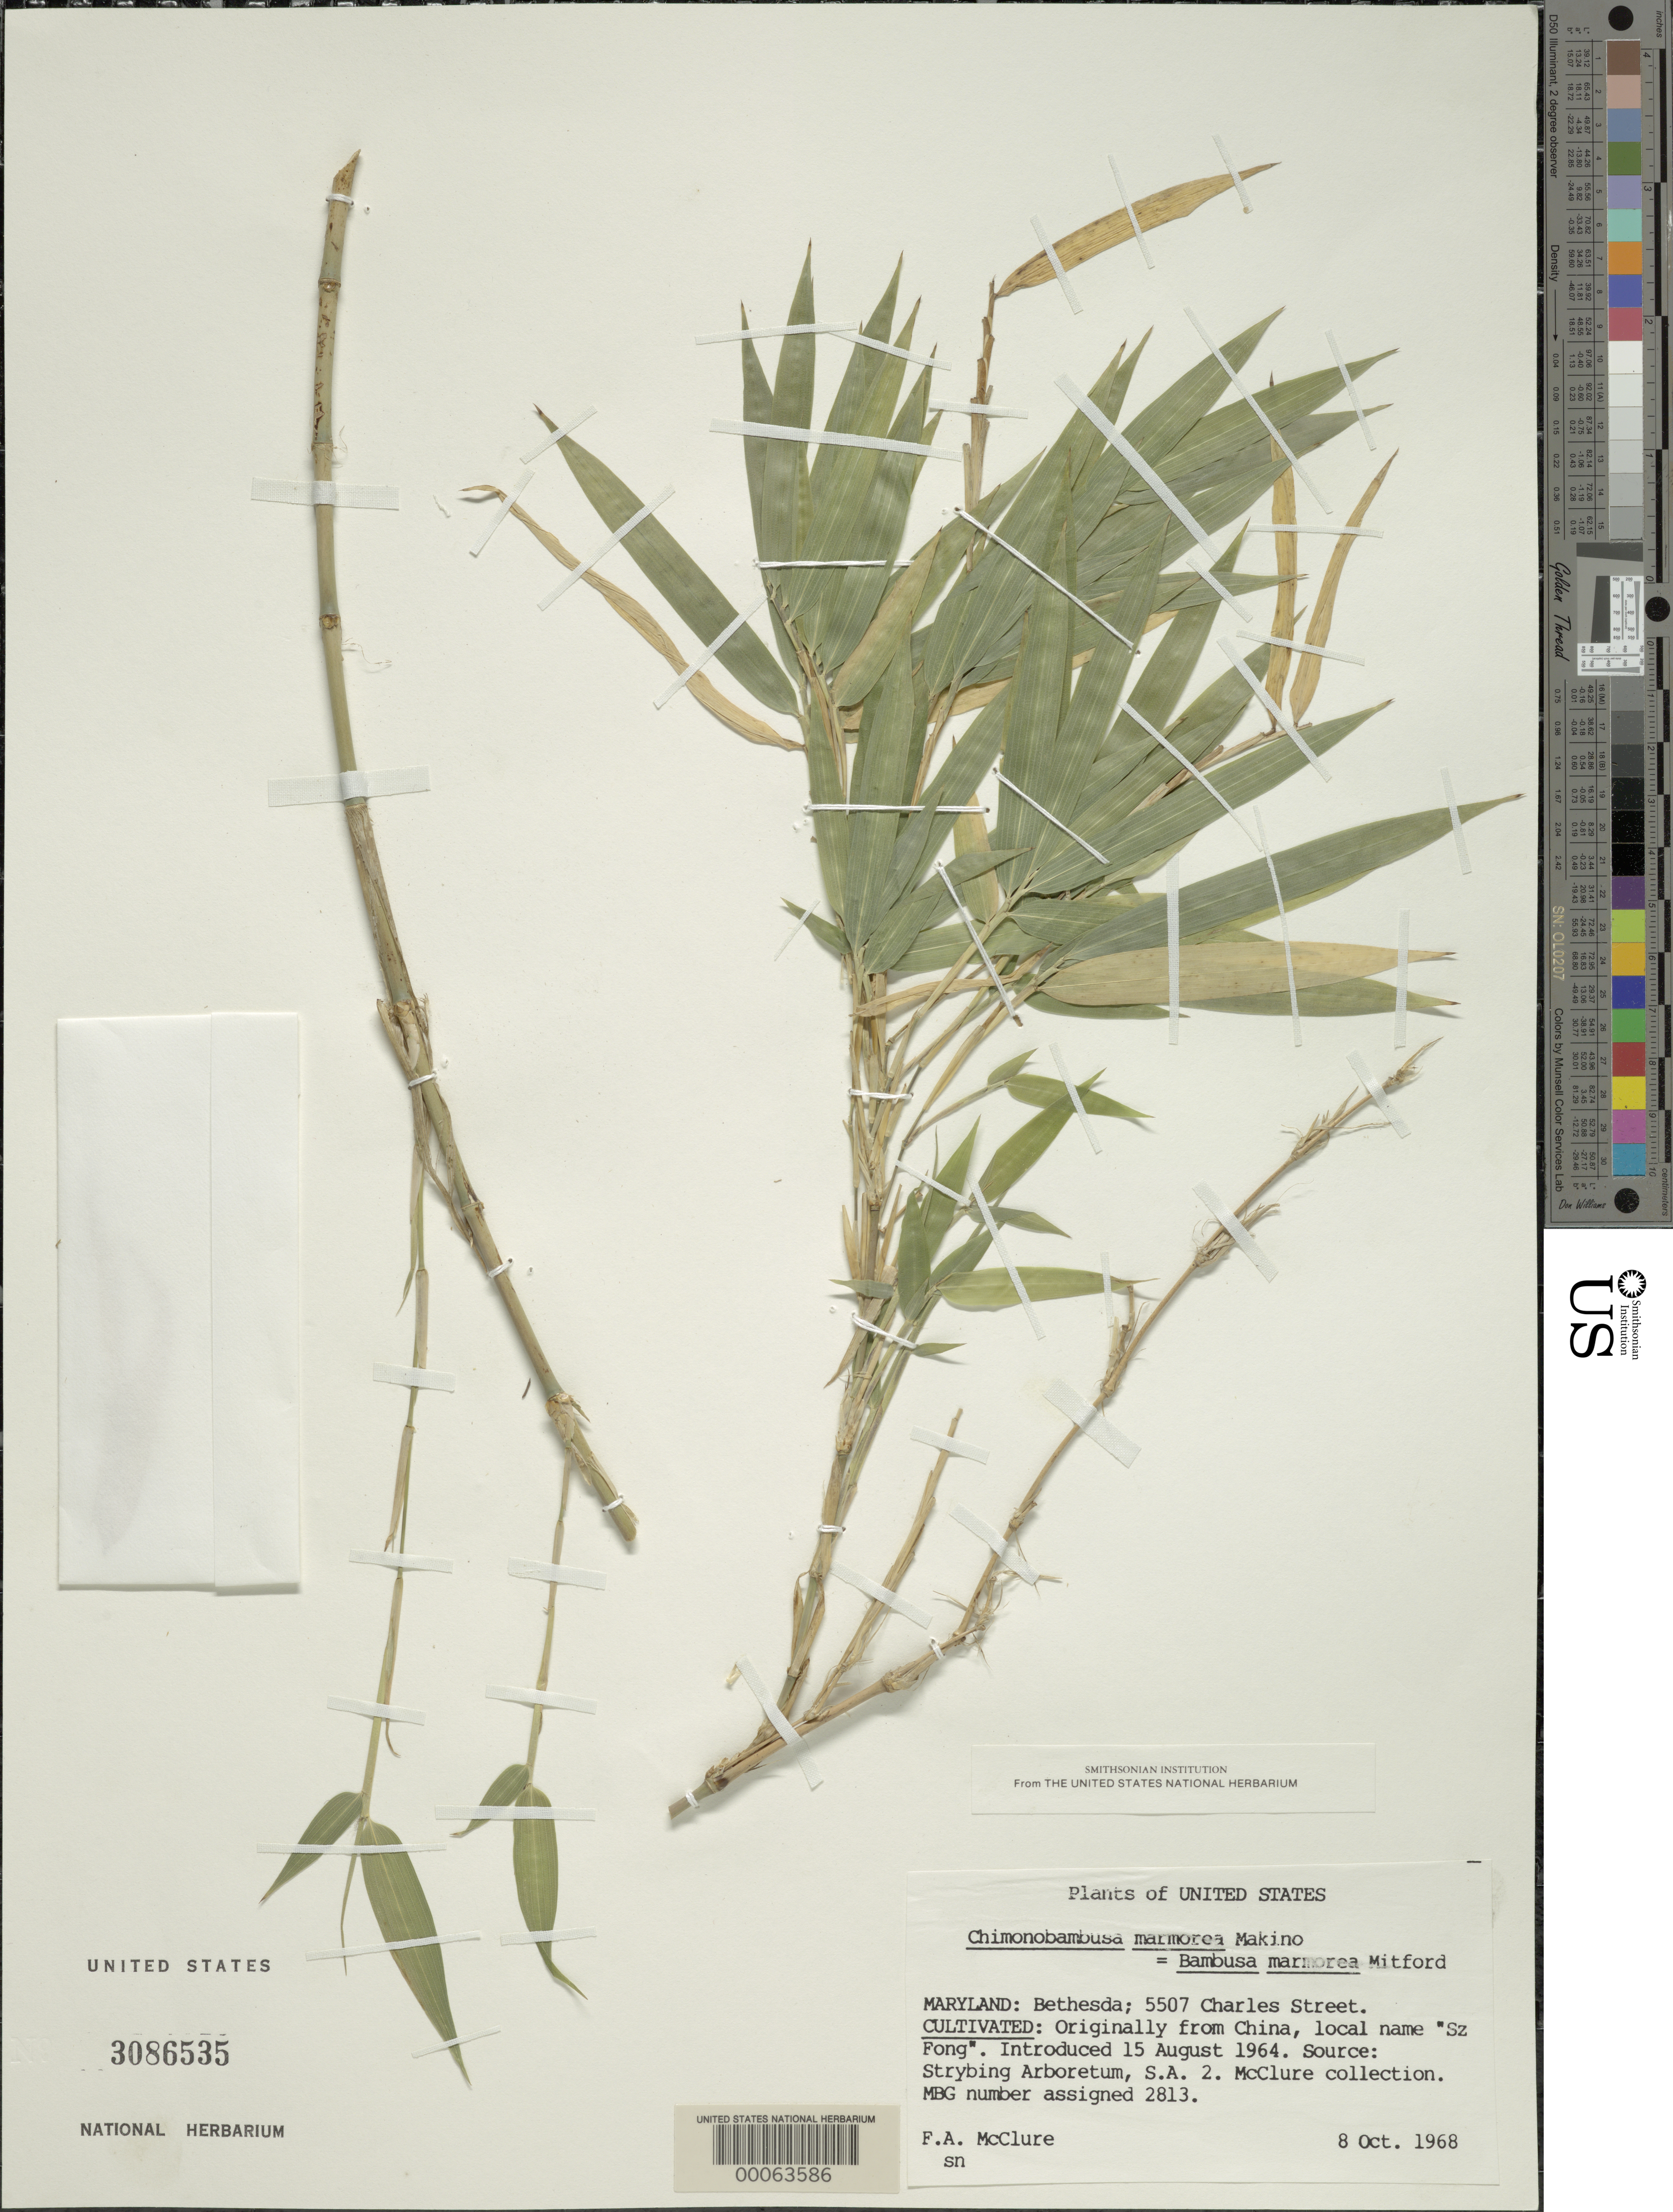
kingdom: Plantae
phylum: Tracheophyta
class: Liliopsida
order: Poales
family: Poaceae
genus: Chimonobambusa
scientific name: Chimonobambusa marmorea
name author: Makino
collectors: F. A. McClure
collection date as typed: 08 Oct 1968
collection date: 1968-10-08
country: United States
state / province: Maryland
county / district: Montgomery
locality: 5507 Charles Street, Bethesda (McClure's garden)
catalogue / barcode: US 3086535